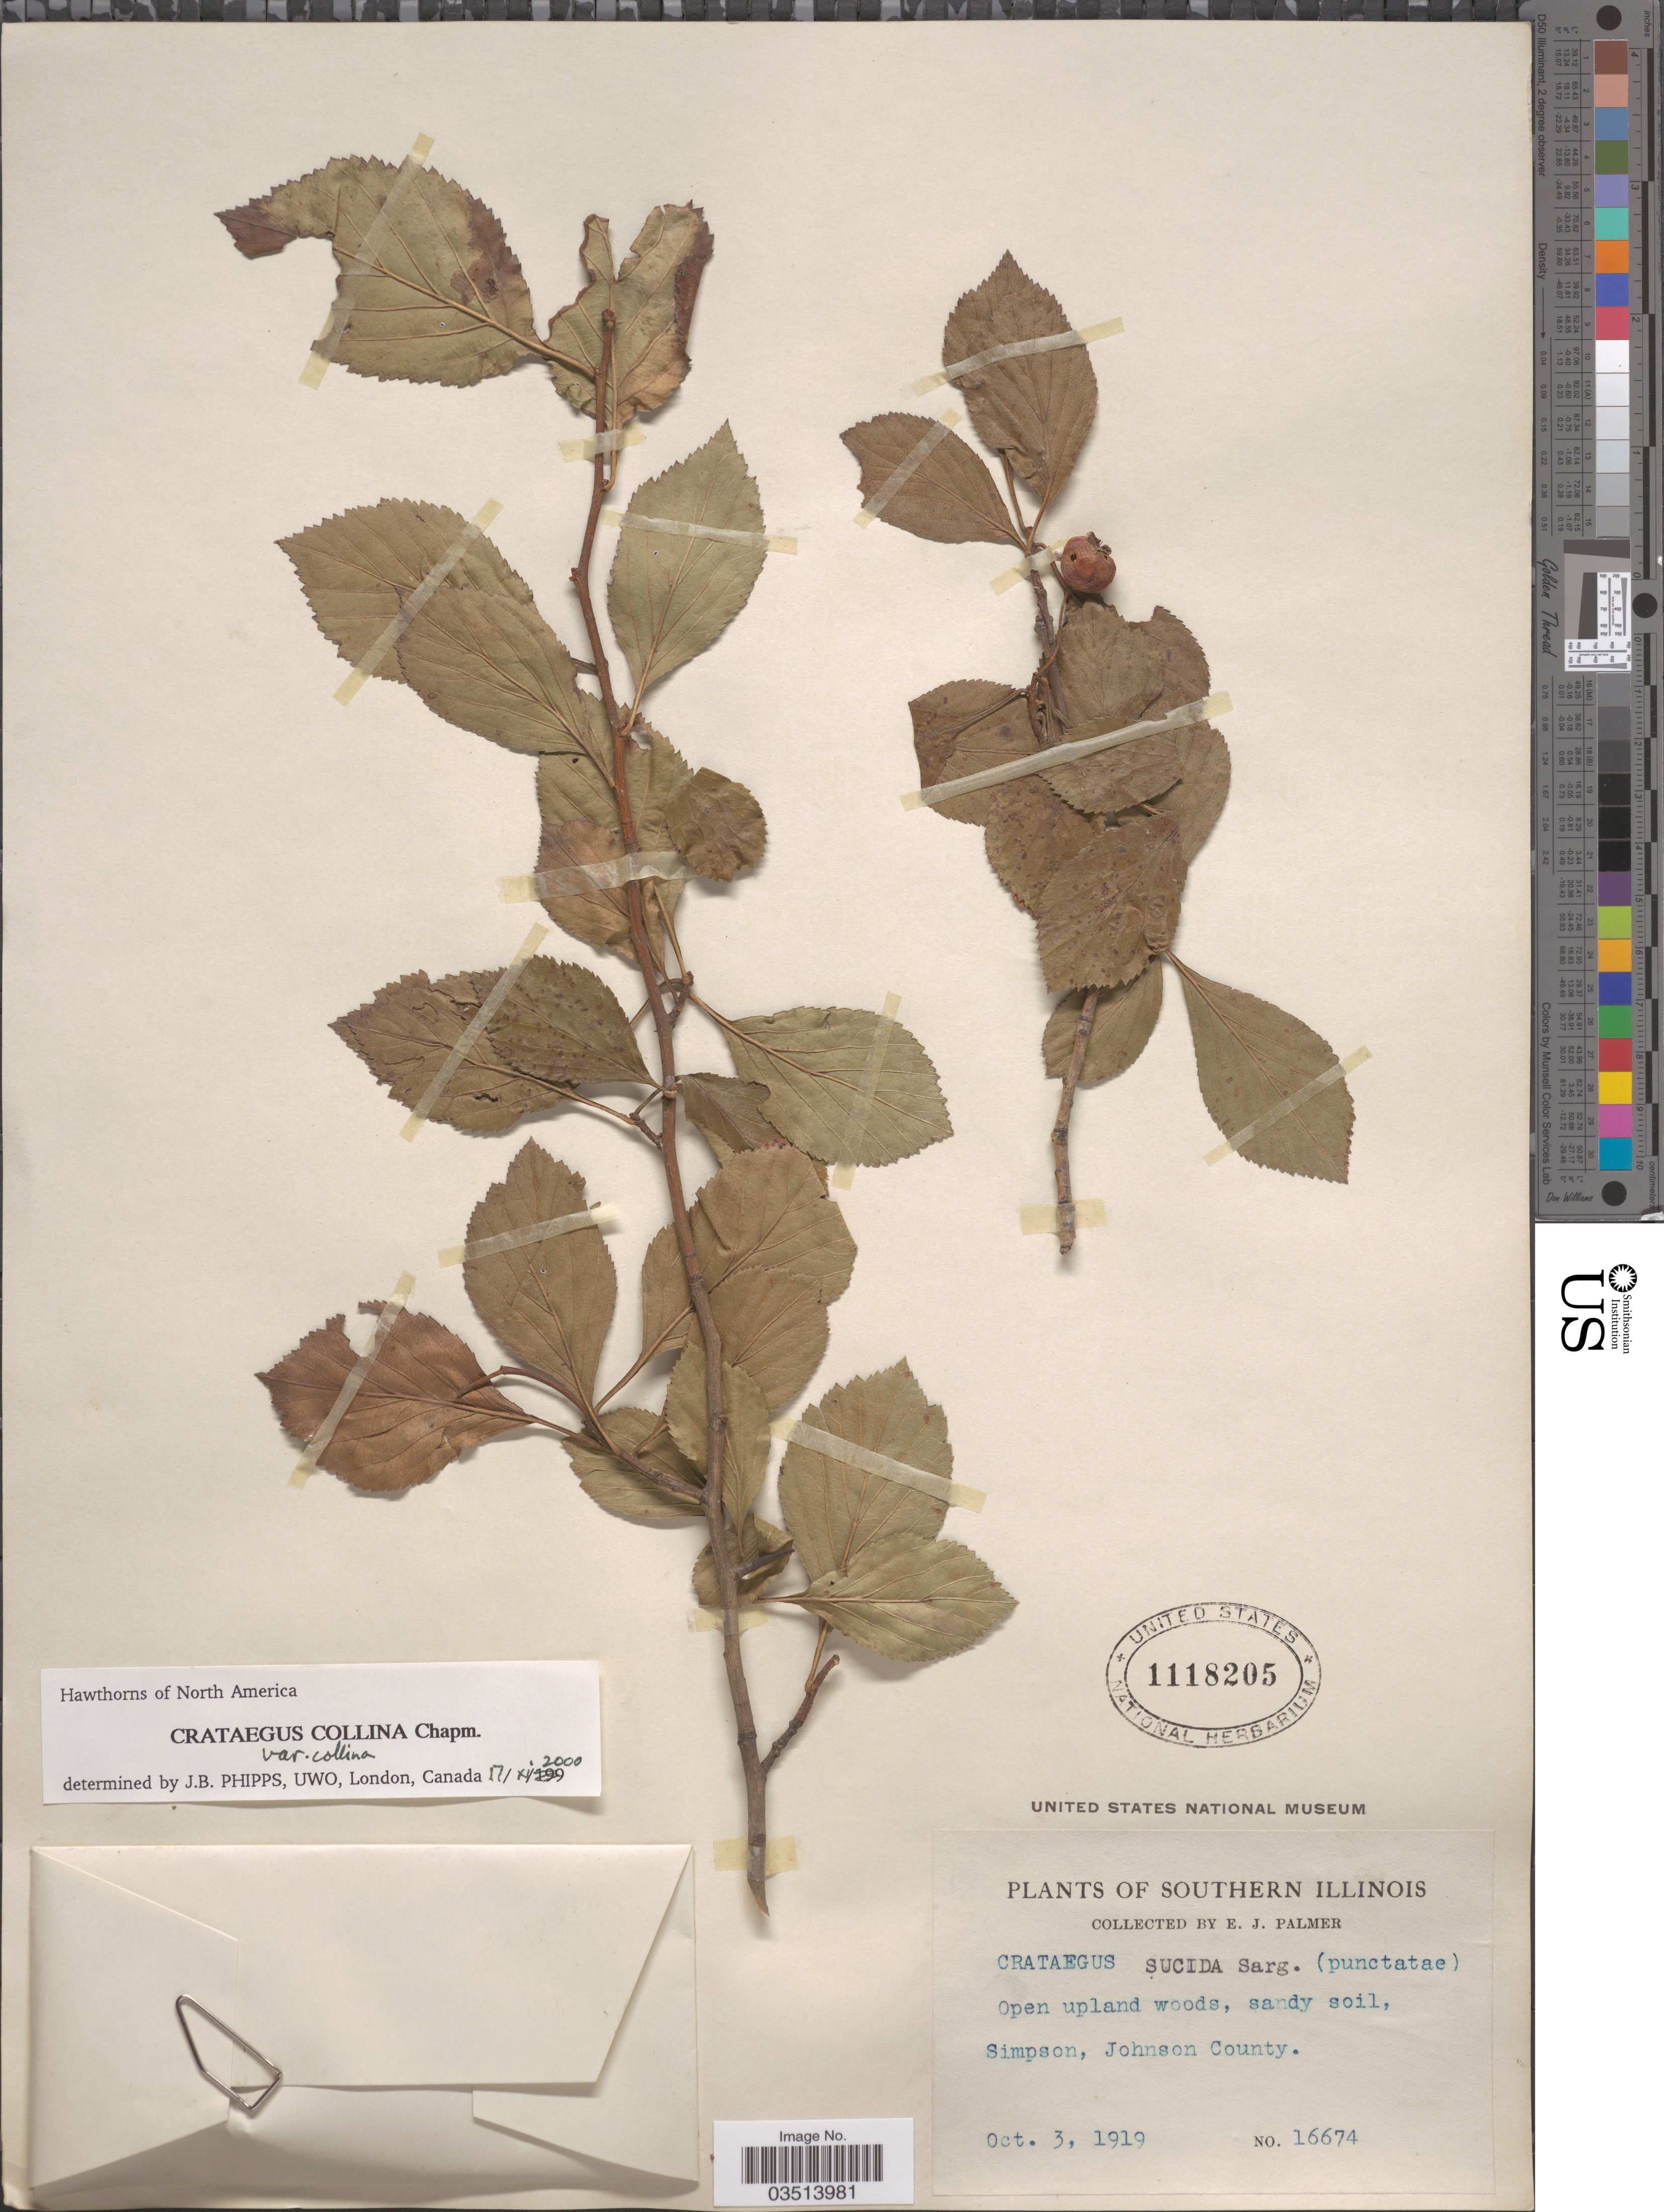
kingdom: Plantae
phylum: Tracheophyta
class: Magnoliopsida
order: Rosales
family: Rosaceae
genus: Crataegus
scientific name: Crataegus collina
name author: Chapm.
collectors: E. J. Palmer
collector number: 16674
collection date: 1919-10-03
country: United States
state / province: Illinois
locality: Southern Illinois. Simpson, Johnson County.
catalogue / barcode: US 1118205